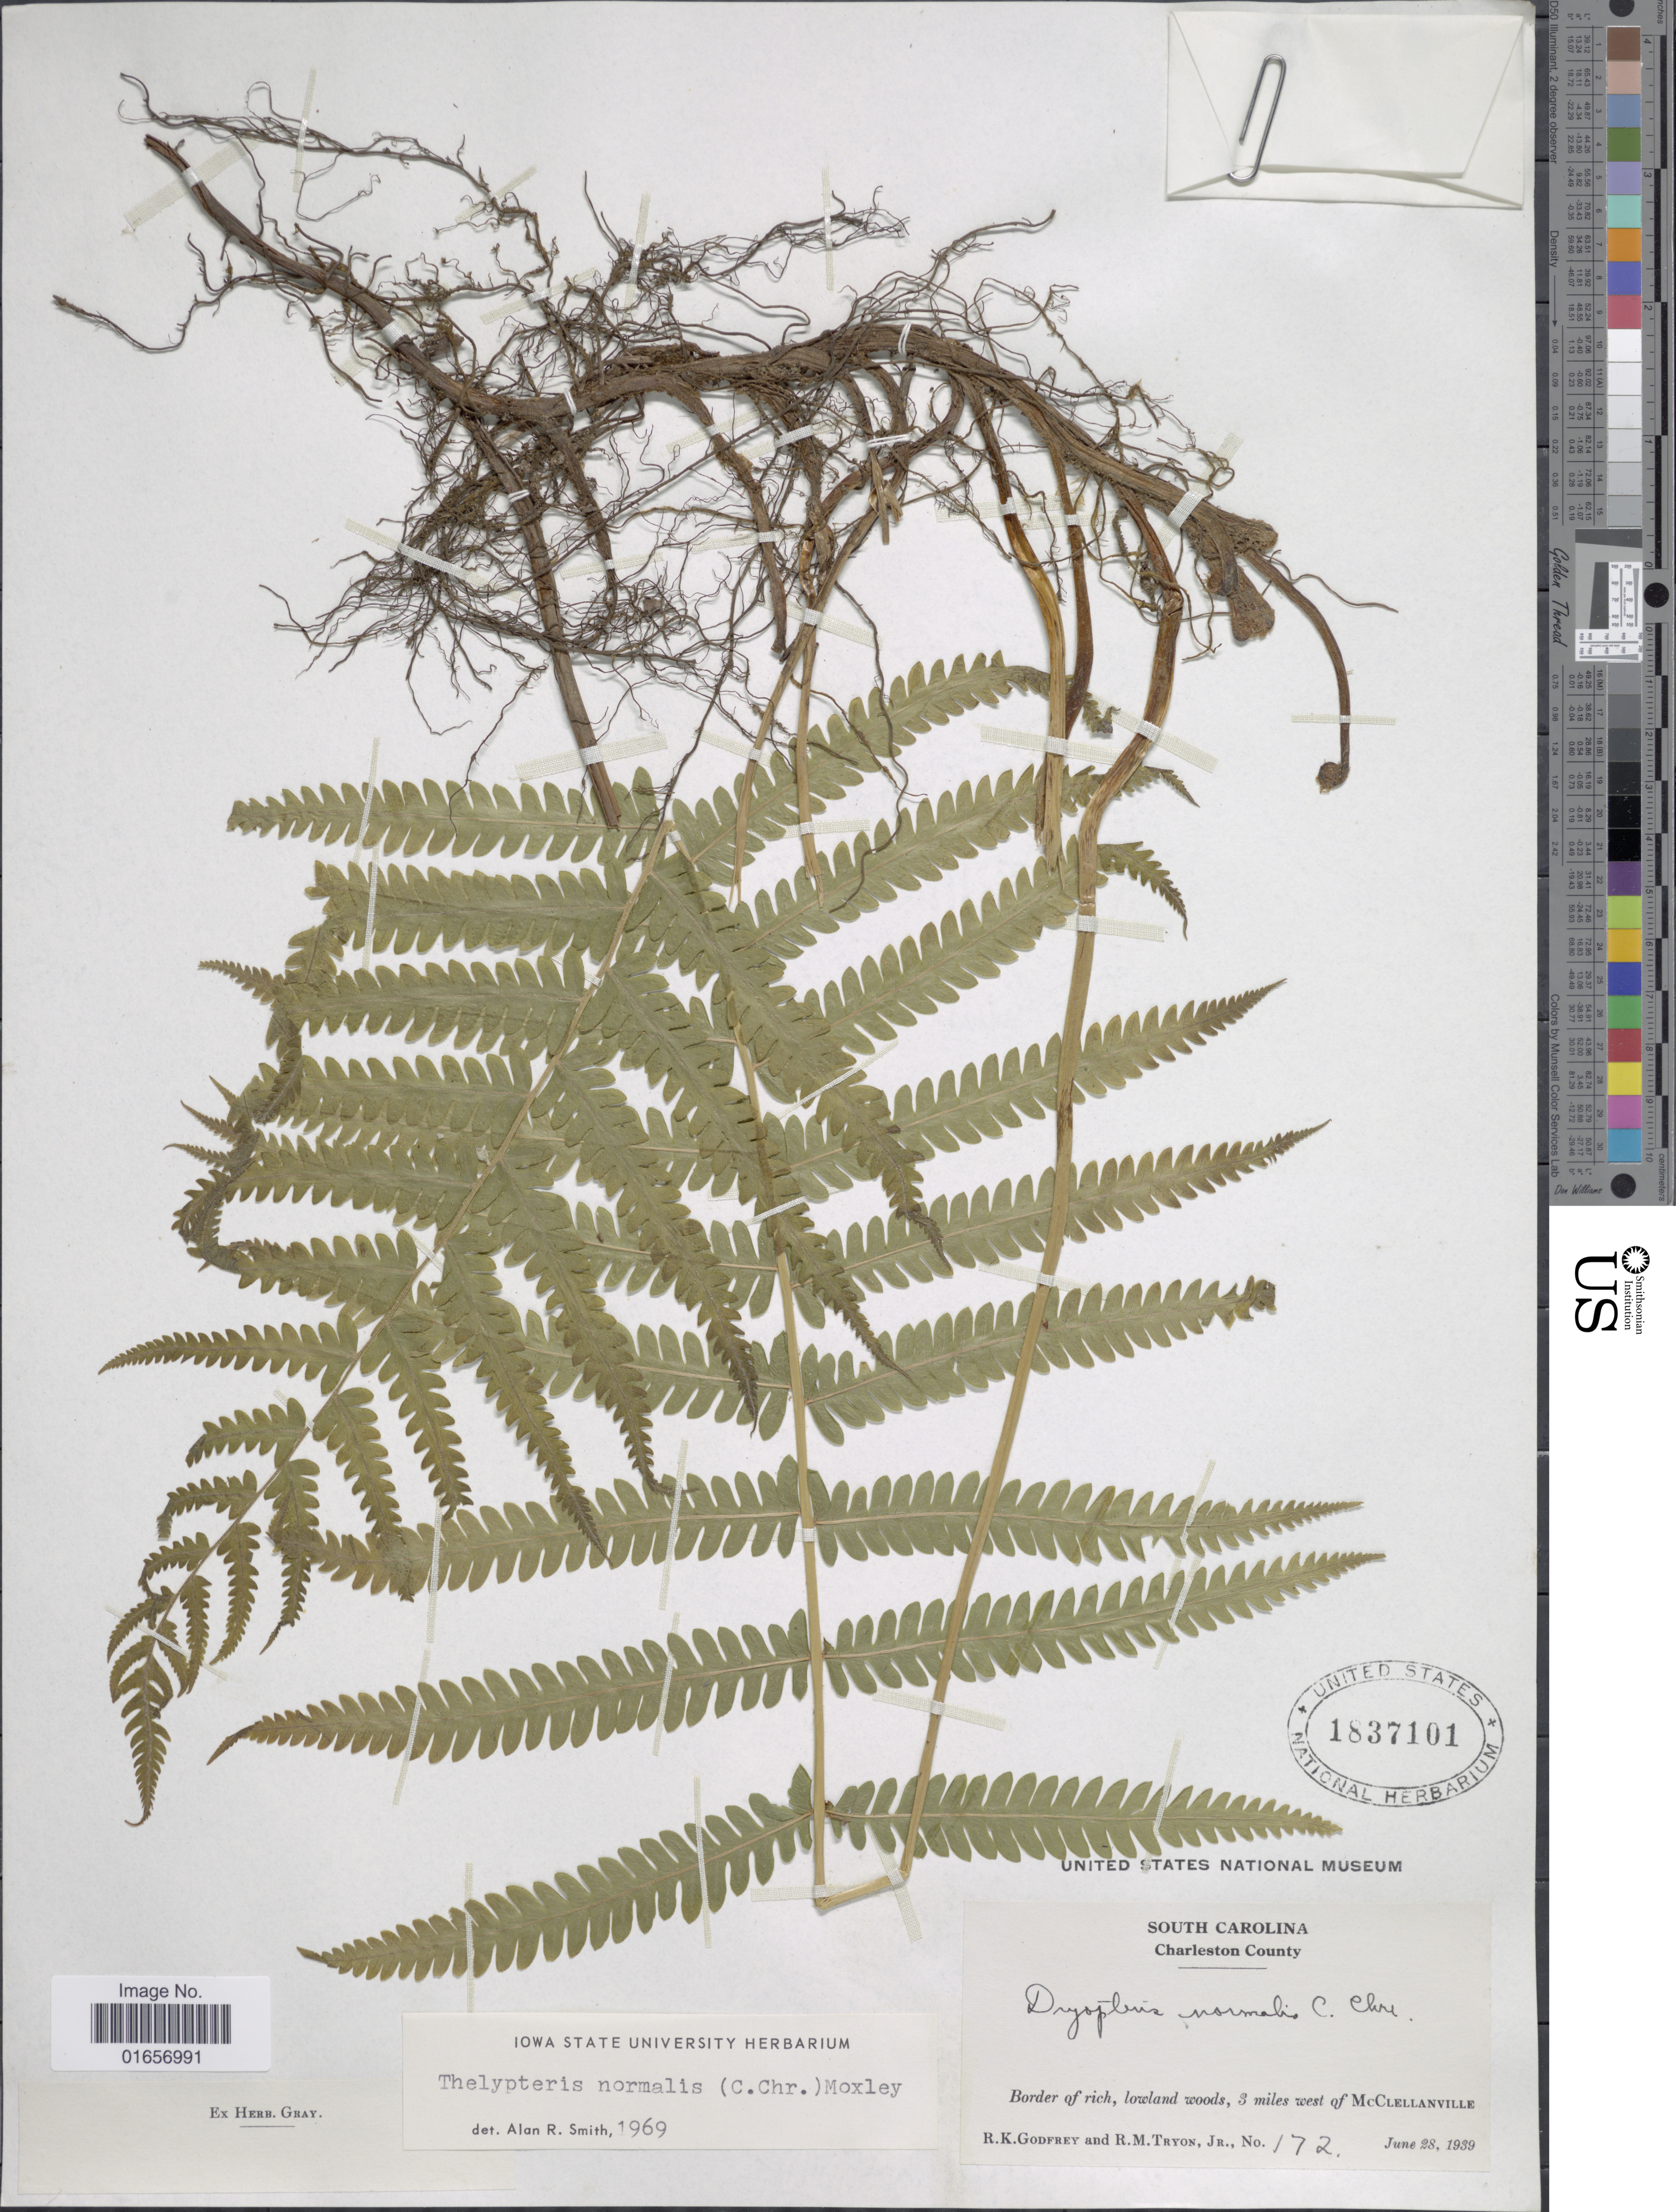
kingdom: Plantae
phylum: Tracheophyta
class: Polypodiopsida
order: Polypodiales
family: Thelypteridaceae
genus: Christella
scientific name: Christella kunthii comb. ined.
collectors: R. K. Godfrey & R. M. Tryon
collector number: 172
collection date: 1939-06-28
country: United States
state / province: South Carolina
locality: Charleston County, 3 miles west of McClellanville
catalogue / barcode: US 1837101